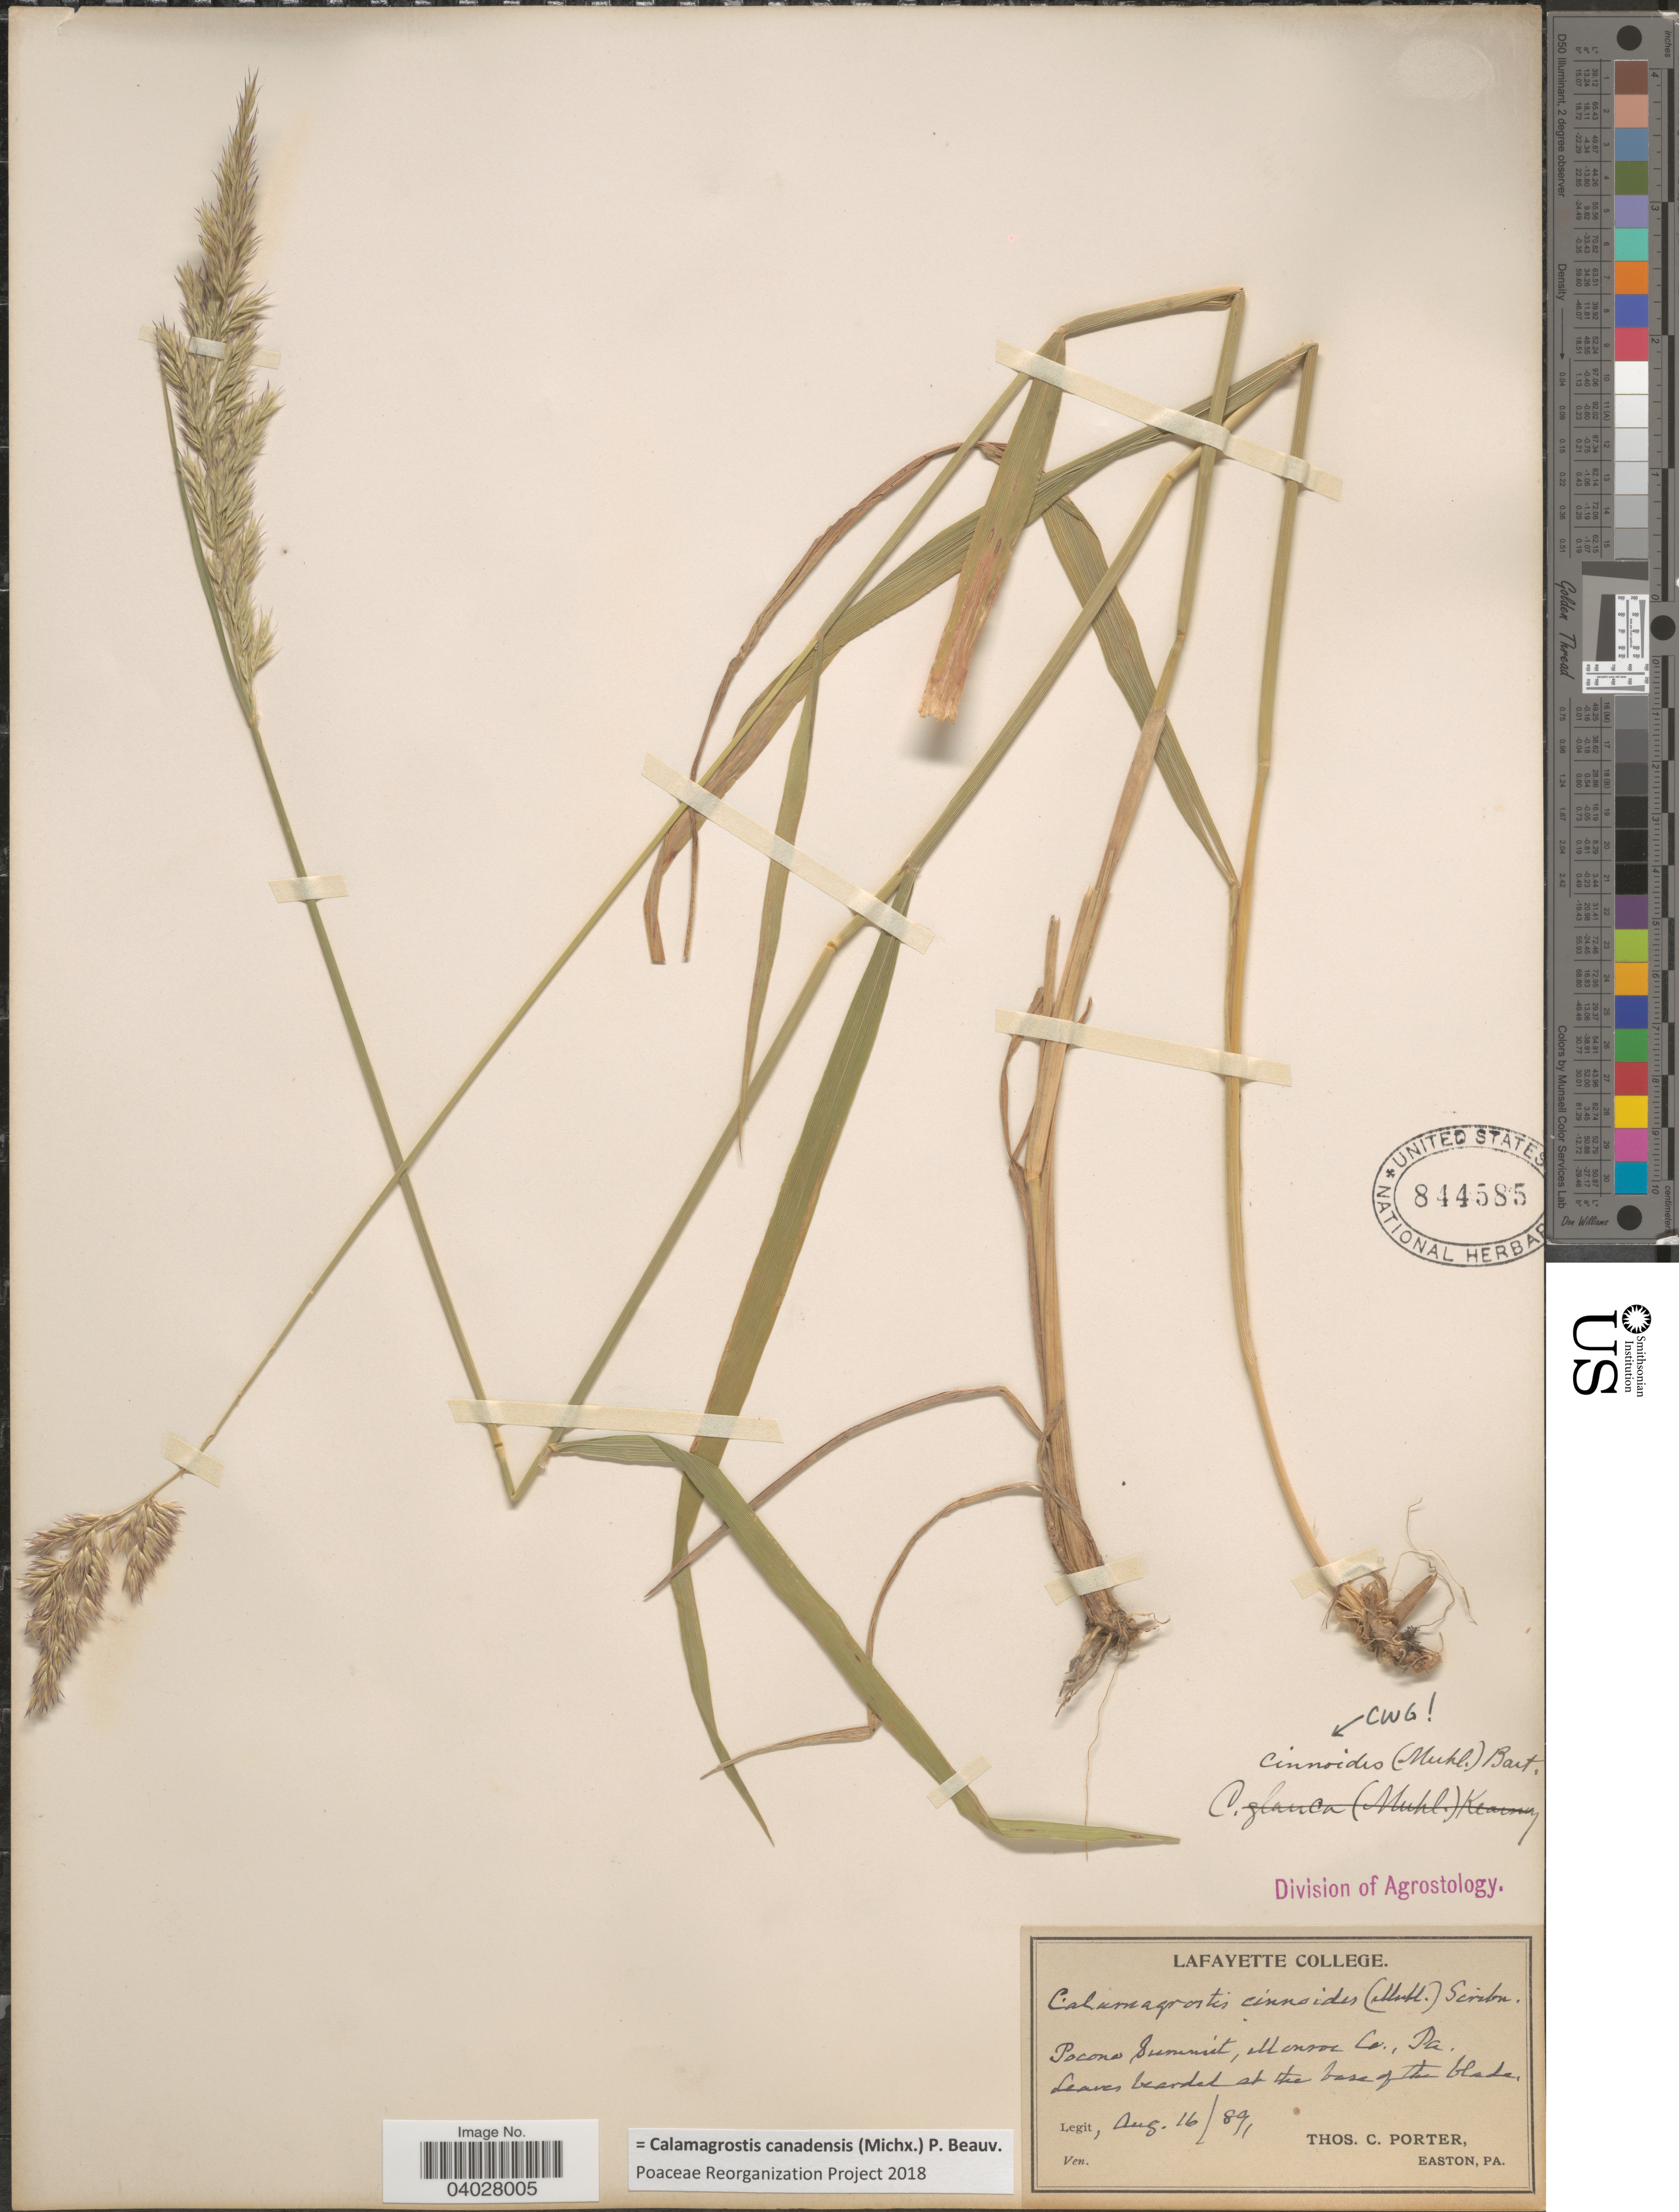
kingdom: Plantae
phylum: Tracheophyta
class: Liliopsida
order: Poales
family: Poaceae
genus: Calamagrostis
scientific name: Calamagrostis canadensis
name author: (Michx.) P. Beauv.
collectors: T. Porter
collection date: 1891-08-16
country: United States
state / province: Pennsylvania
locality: Pocono Summit, Monroe Co.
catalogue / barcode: US 844585